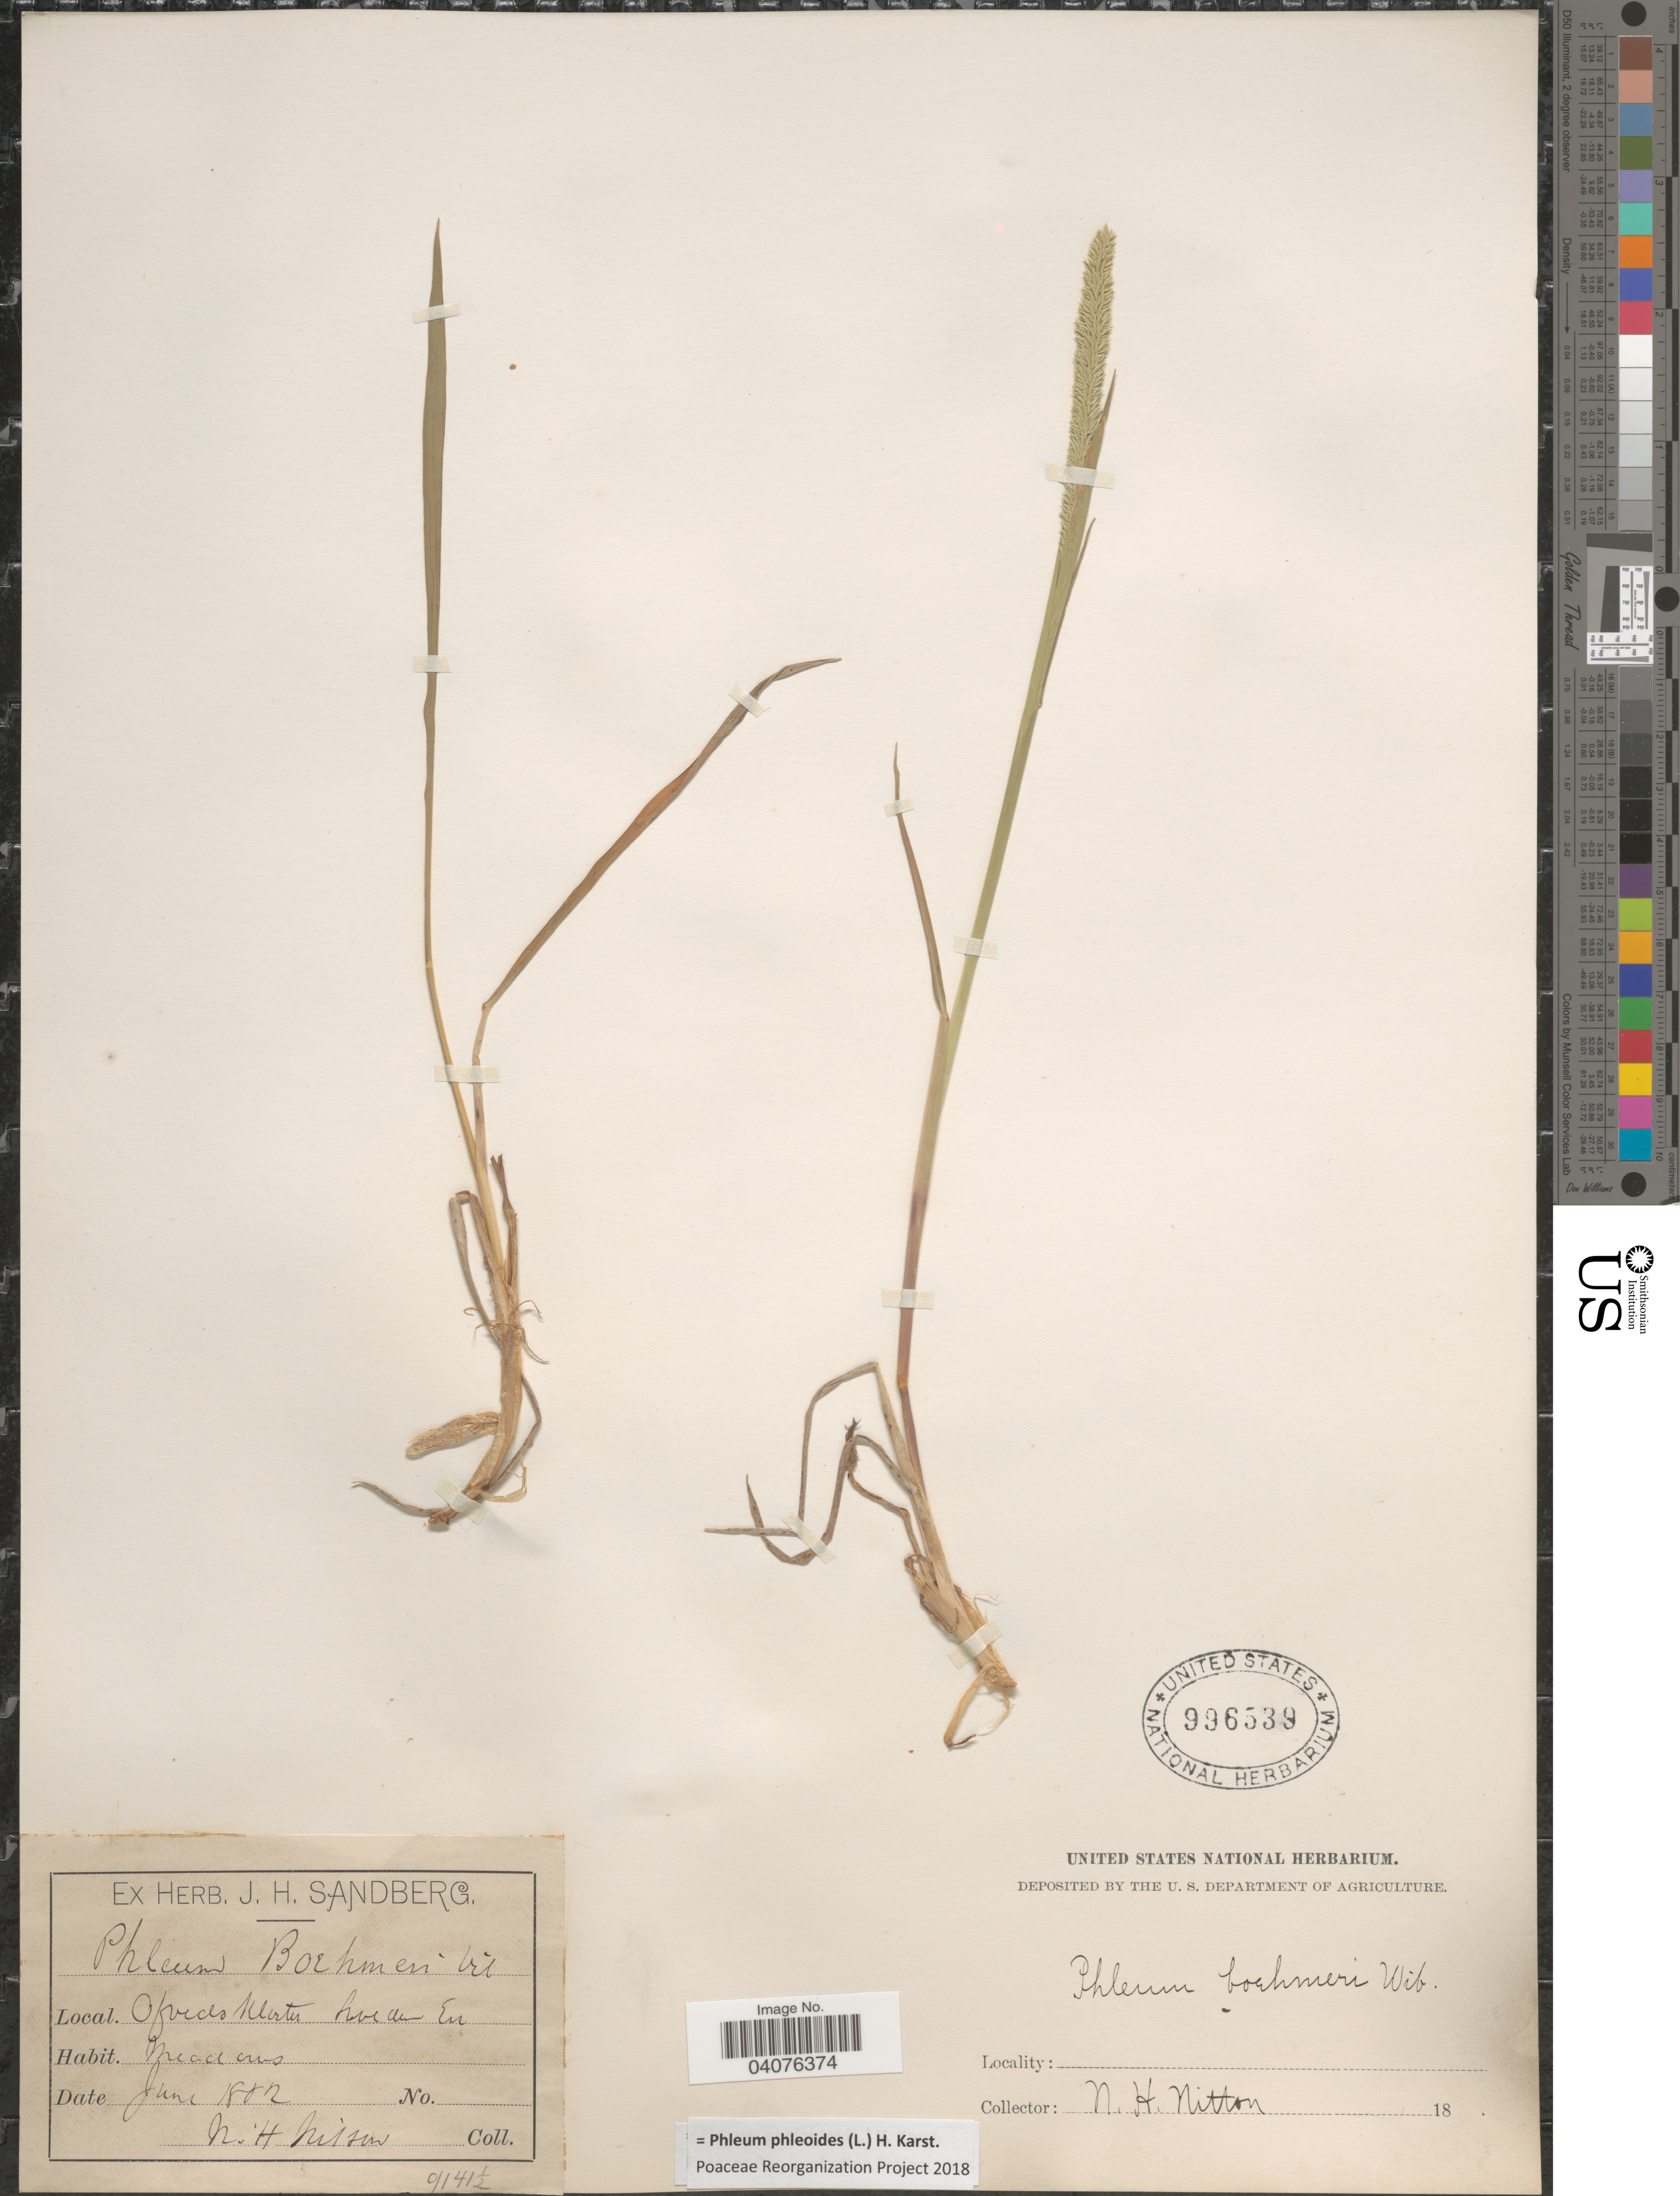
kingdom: Plantae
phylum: Tracheophyta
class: Liliopsida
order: Poales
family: Poaceae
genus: Phleum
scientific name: Phleum phleoides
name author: (L.) H. Karst.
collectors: N. Nitton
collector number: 9141½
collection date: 1882-06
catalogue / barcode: US 996539